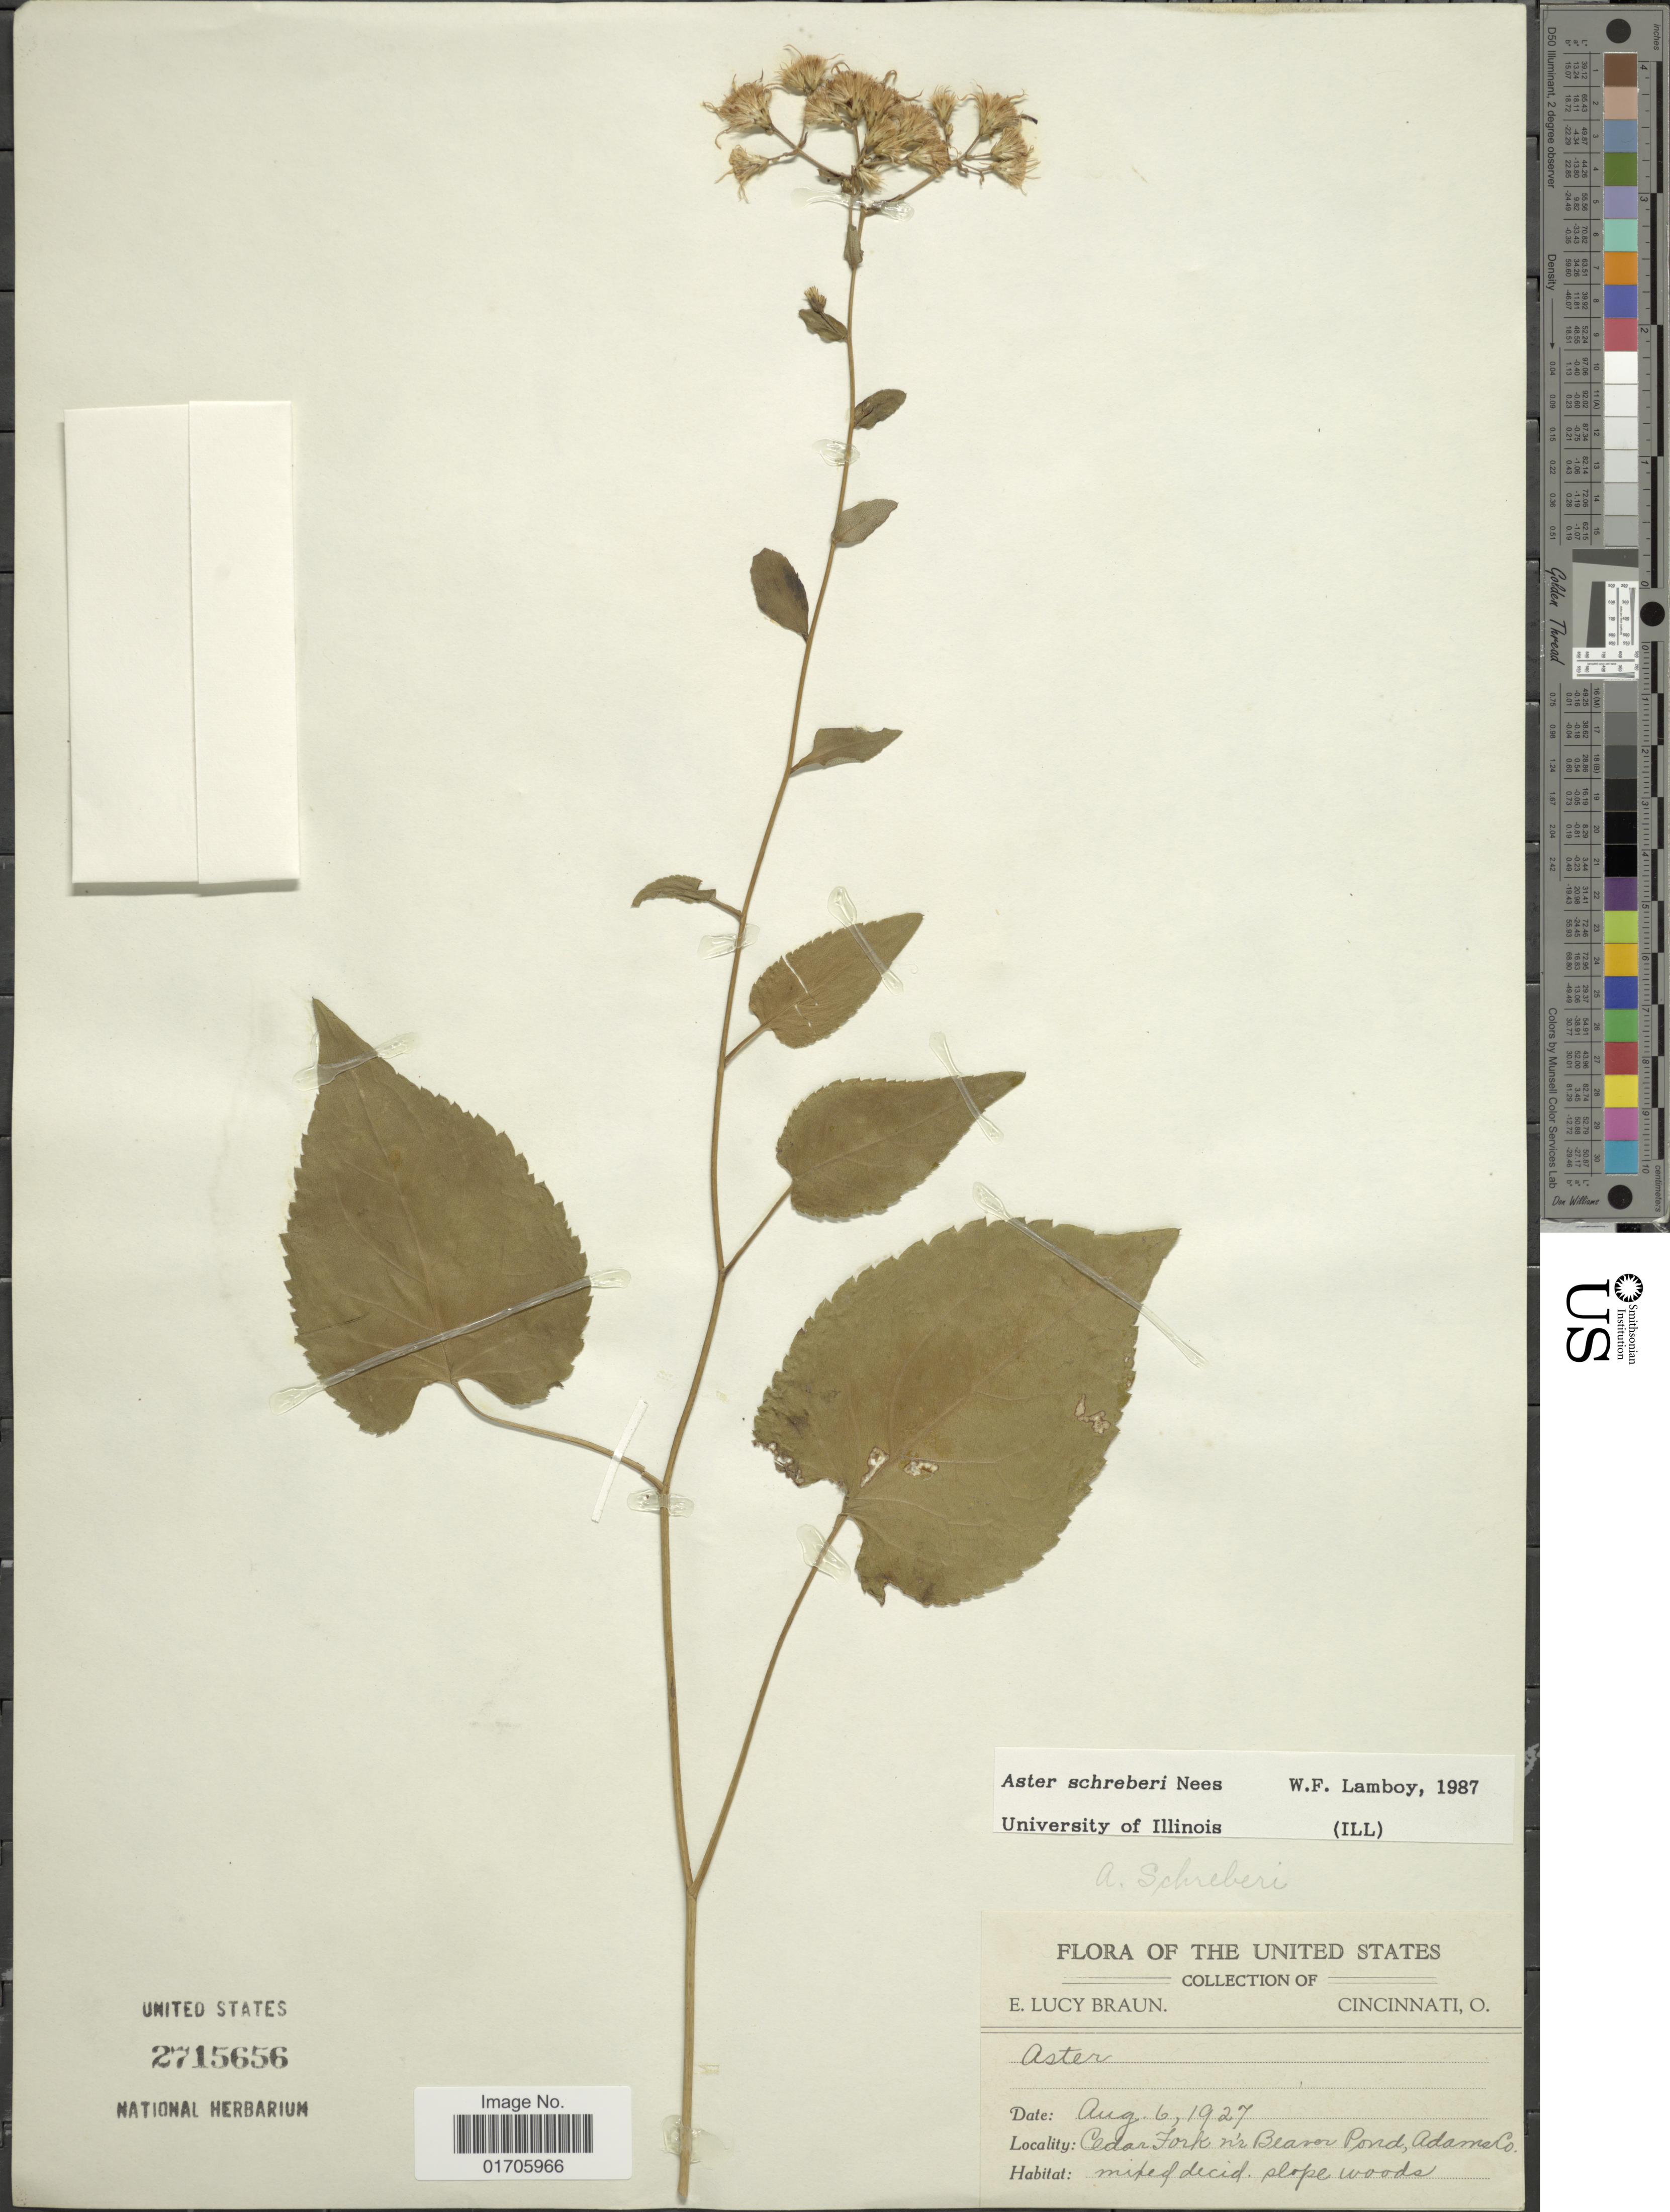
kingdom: Plantae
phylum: Tracheophyta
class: Magnoliopsida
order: Asterales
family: Asteraceae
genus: Eurybia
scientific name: Eurybia schreberi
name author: (Nees) Nees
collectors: E. L. Braun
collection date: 1927-08-06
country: United States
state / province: Ohio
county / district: Adams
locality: Cedar Fork near Beaver Pond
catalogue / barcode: US 2715656